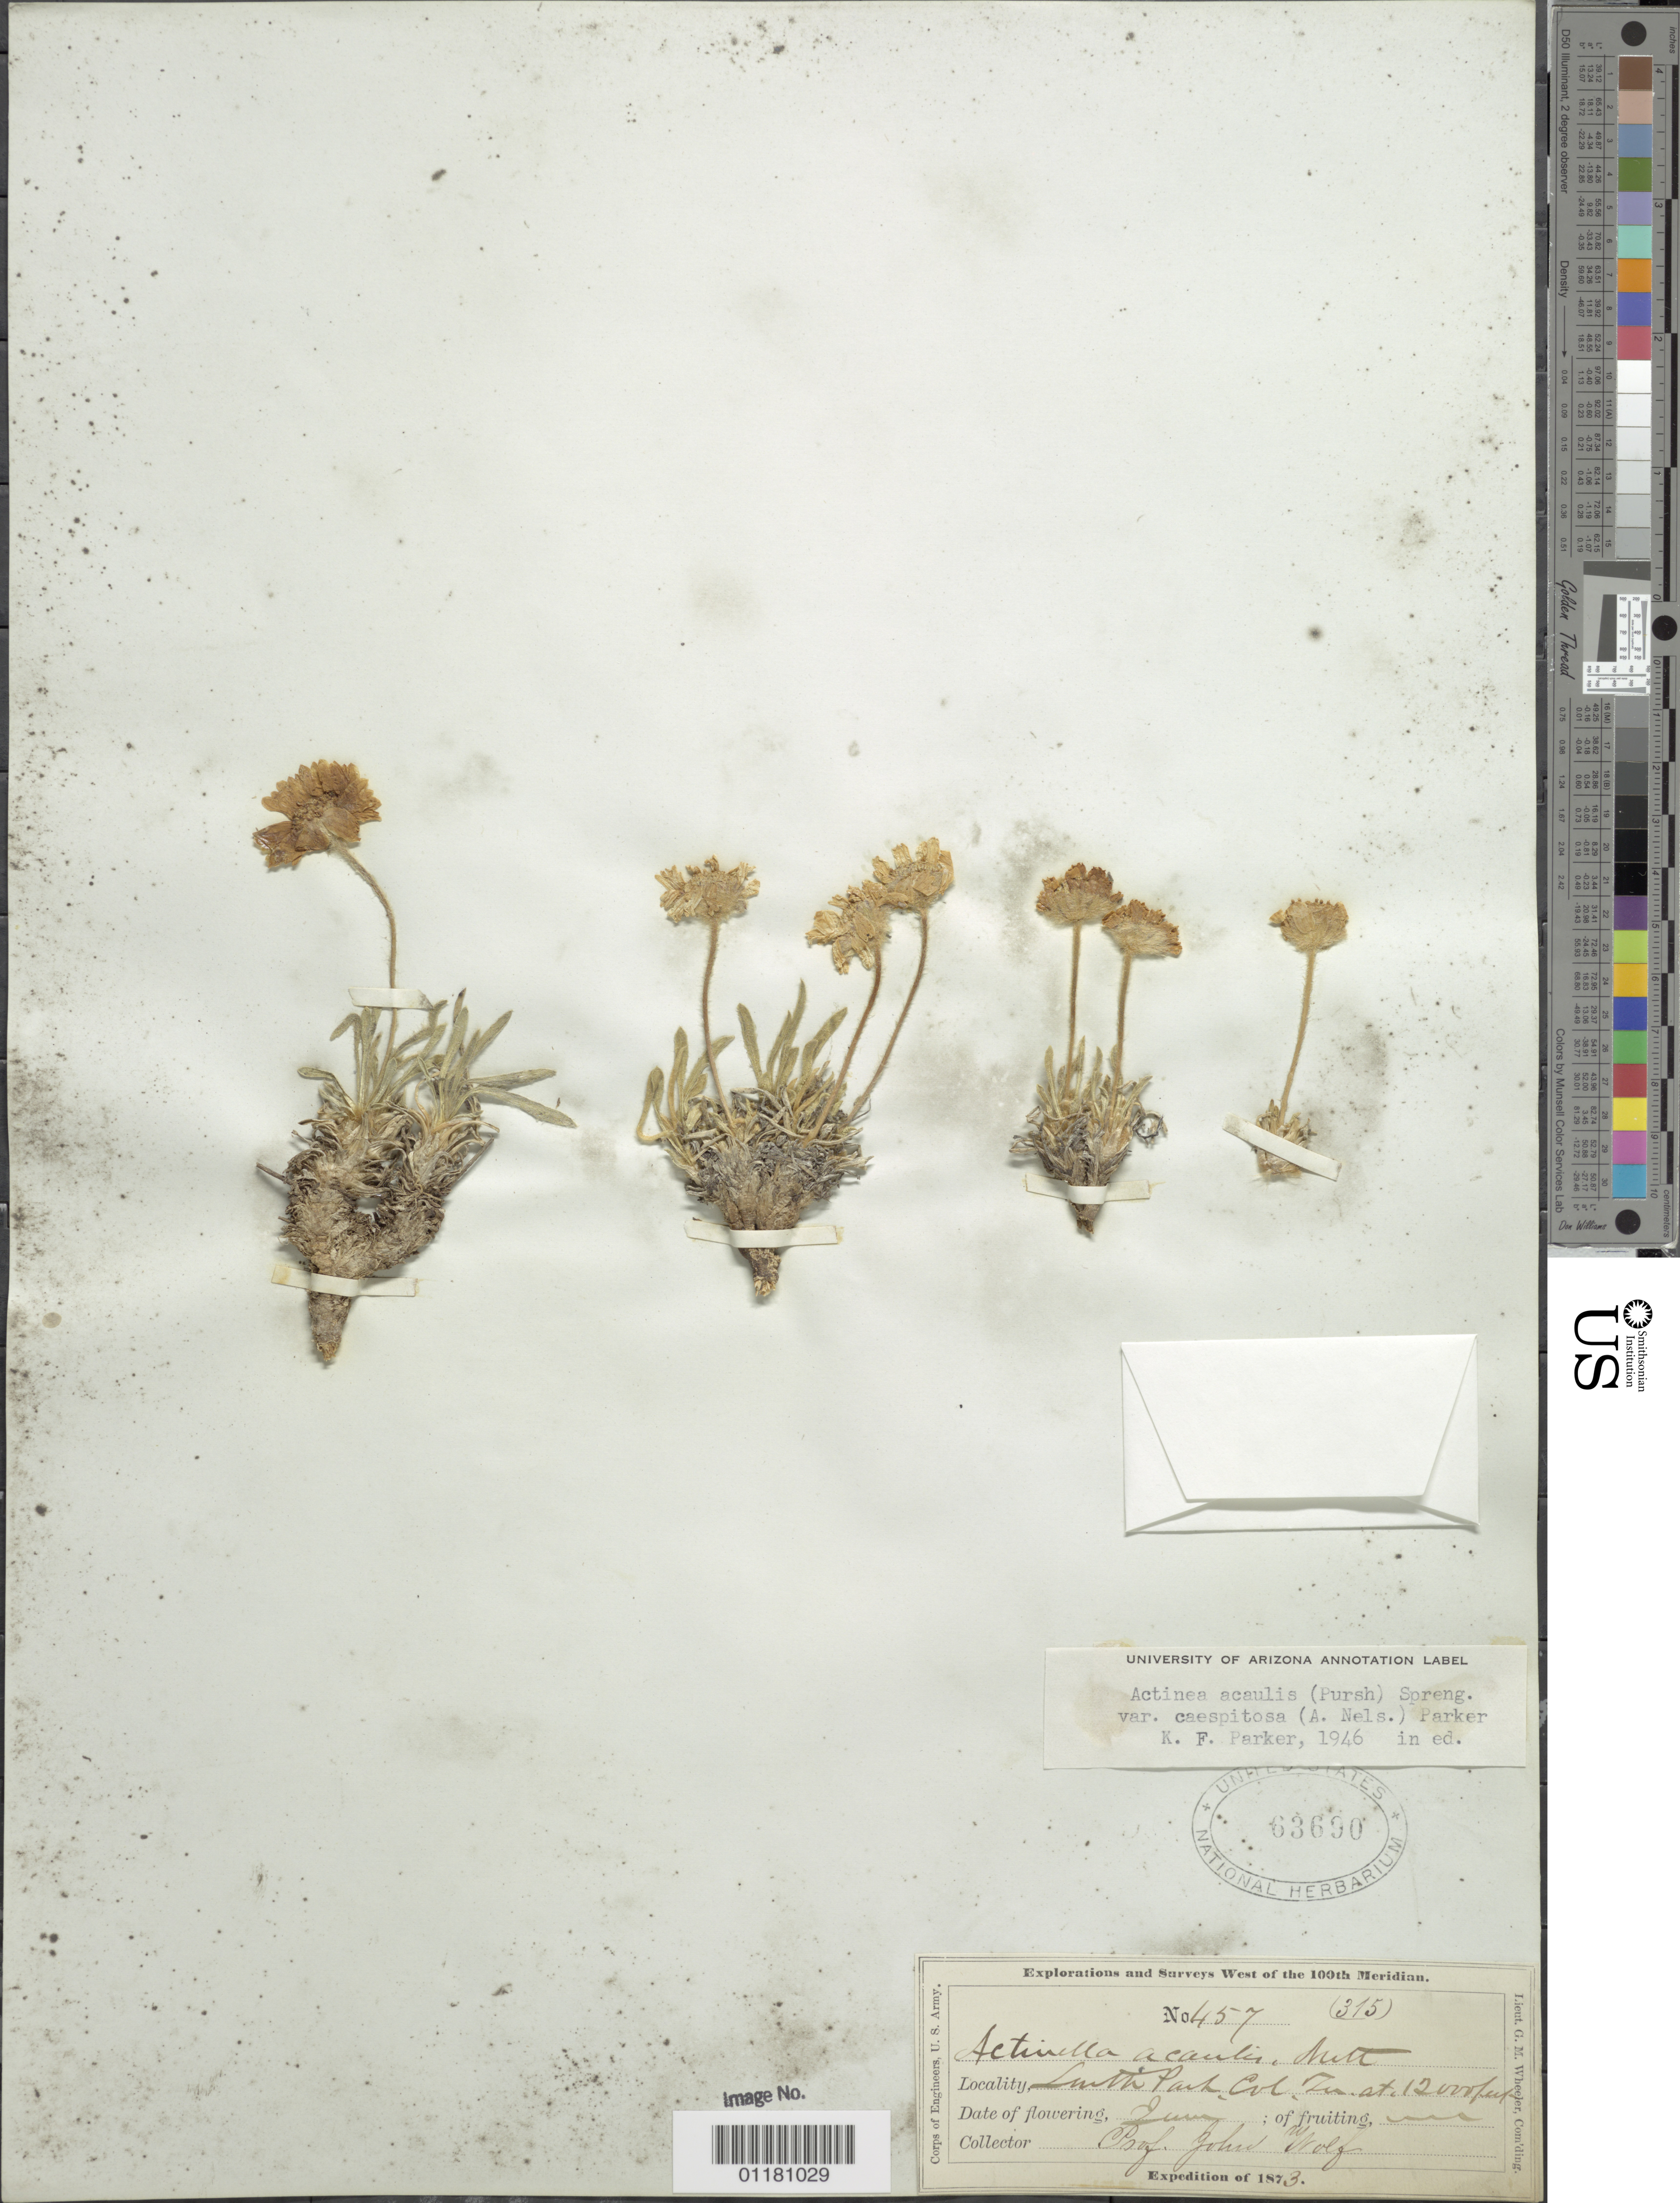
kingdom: Plantae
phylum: Tracheophyta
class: Magnoliopsida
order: Asterales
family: Asteraceae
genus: Actinea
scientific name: Actinea acaulis var. caespitosa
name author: (A. Nelson) K.F. Parker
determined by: Parker, K. F.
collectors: J. Wolf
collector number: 457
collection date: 1873-06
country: United States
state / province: Colorado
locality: South Park, Col. Ter.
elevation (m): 3658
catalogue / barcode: US 63690